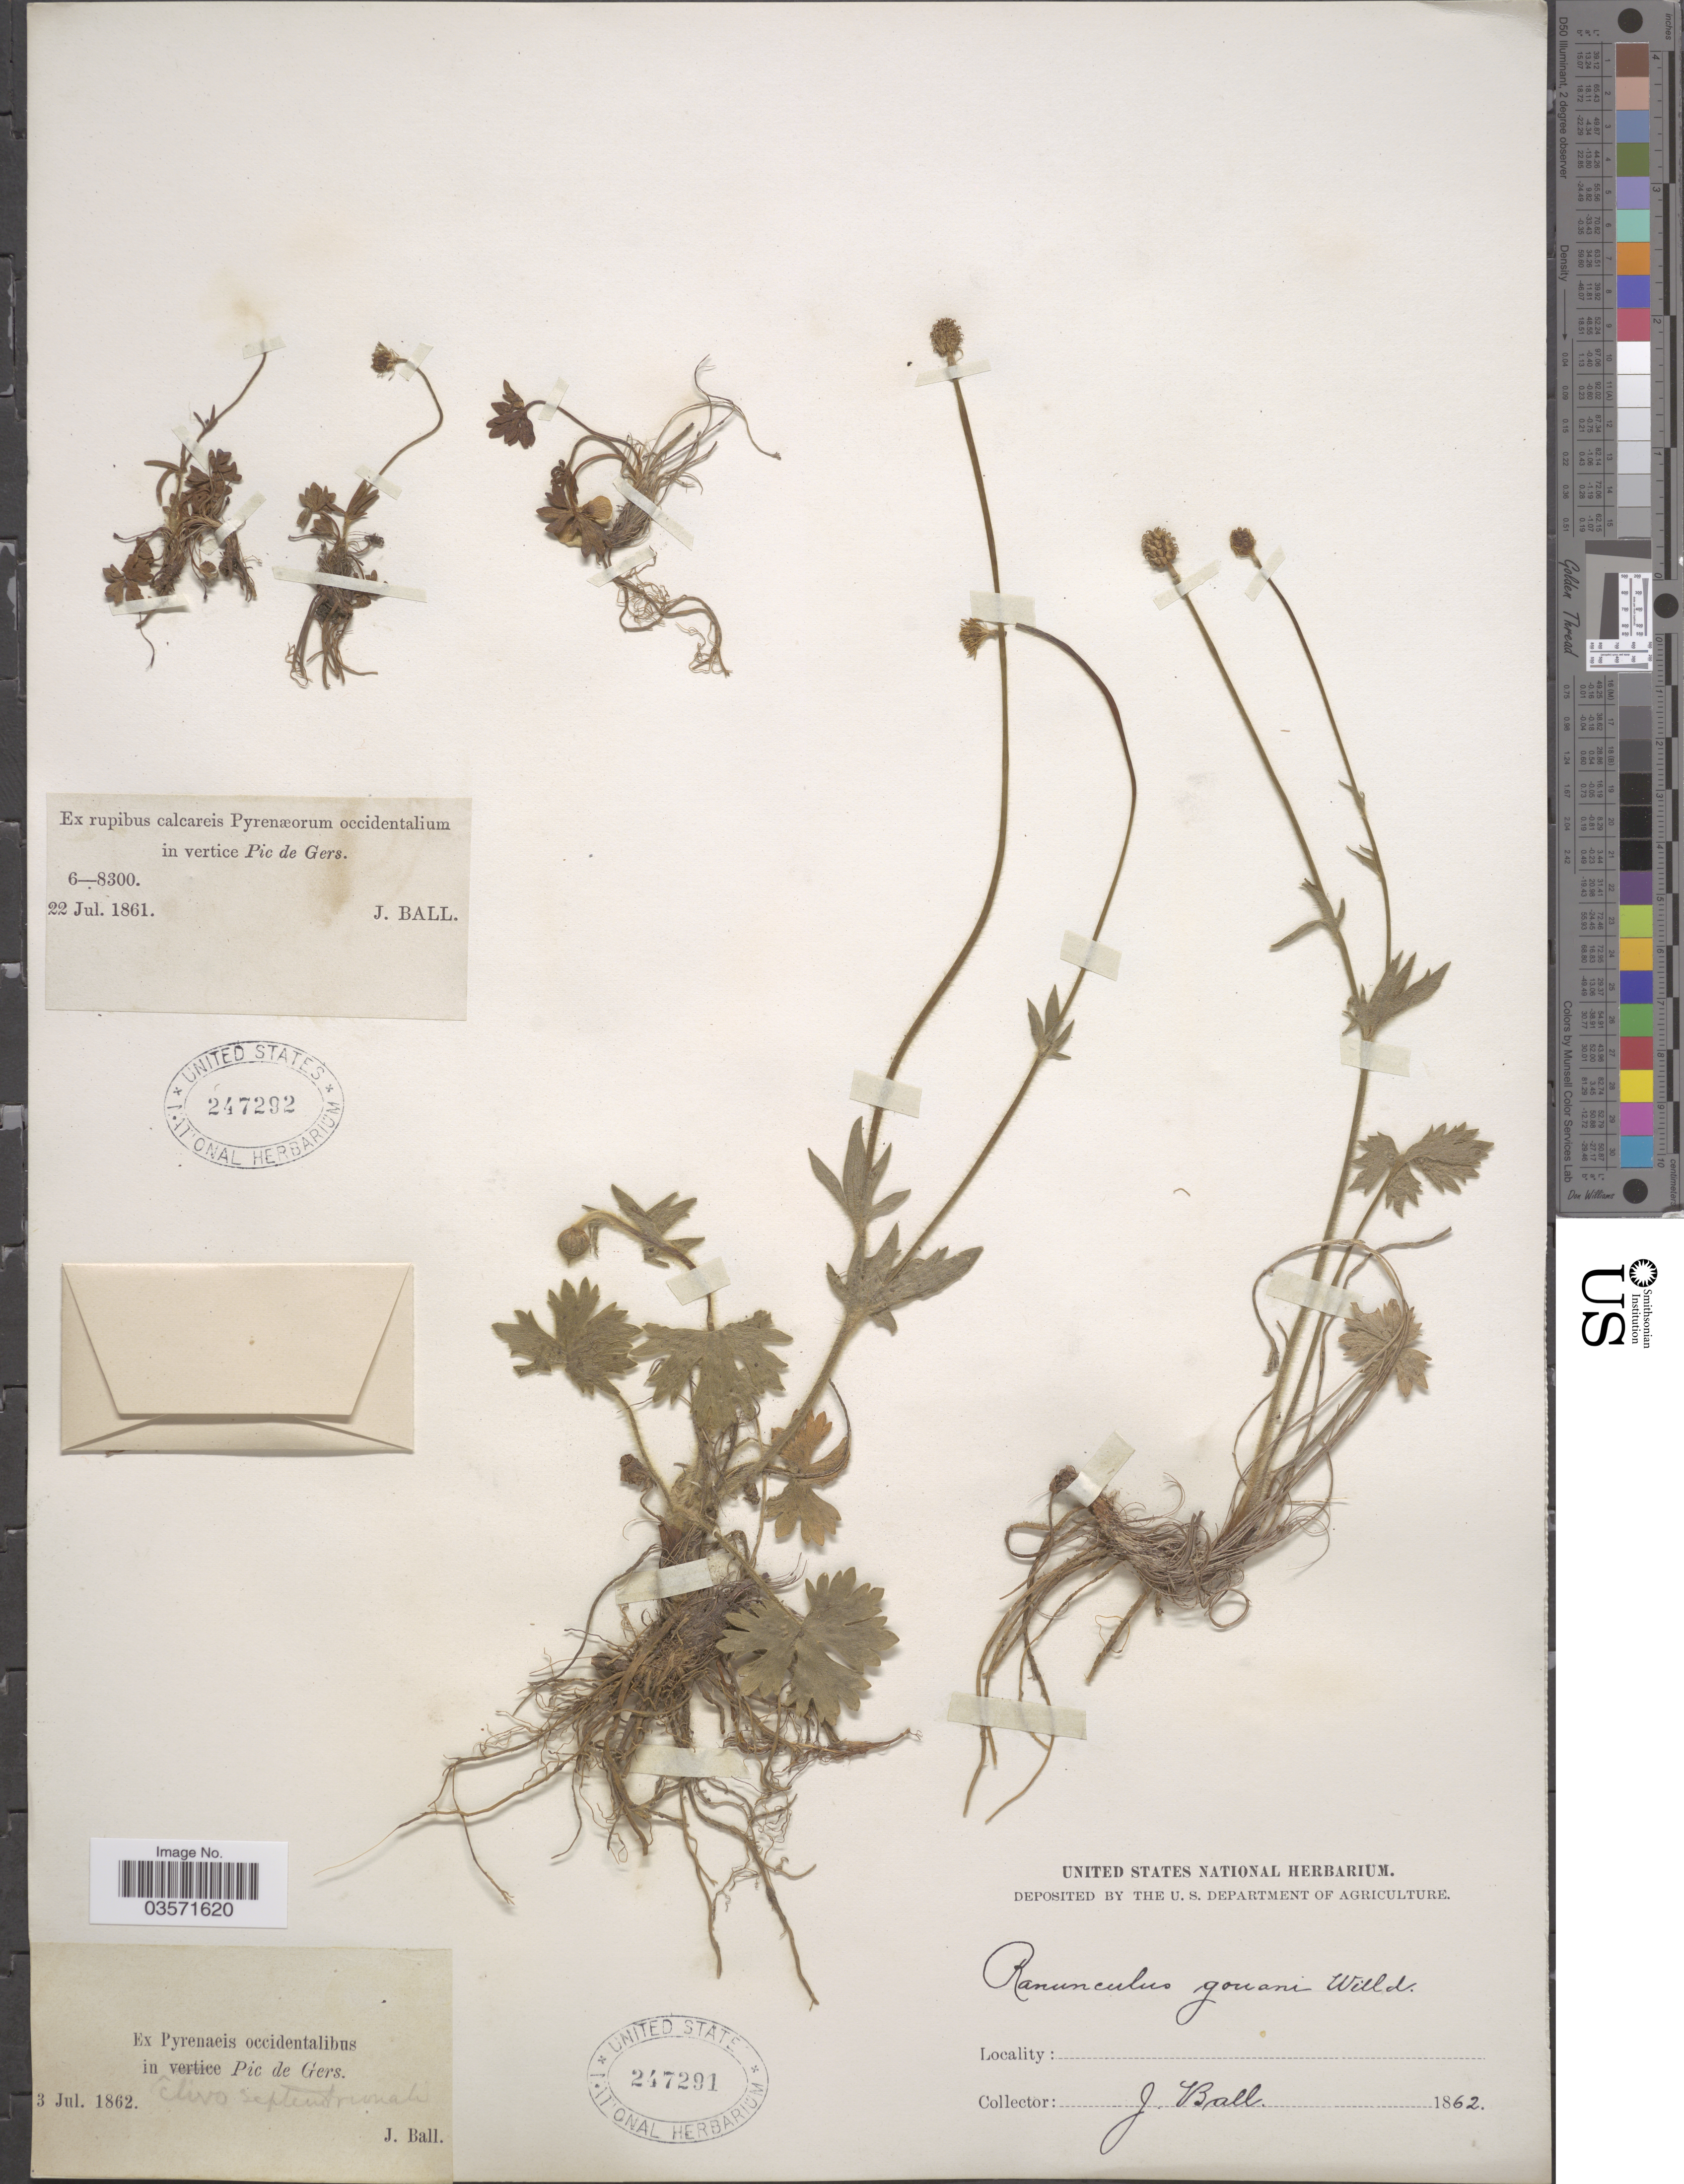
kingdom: Plantae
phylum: Tracheophyta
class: Magnoliopsida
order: Ranunculales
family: Ranunculaceae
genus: Ranunculus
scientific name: Ranunculus gounaii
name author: Willd.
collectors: J. Ball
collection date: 1862-07-03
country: France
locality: Ex Pyrenaeis occidentalibus in Pic de Gers. Clivo septentrionali.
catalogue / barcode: US 247291-2